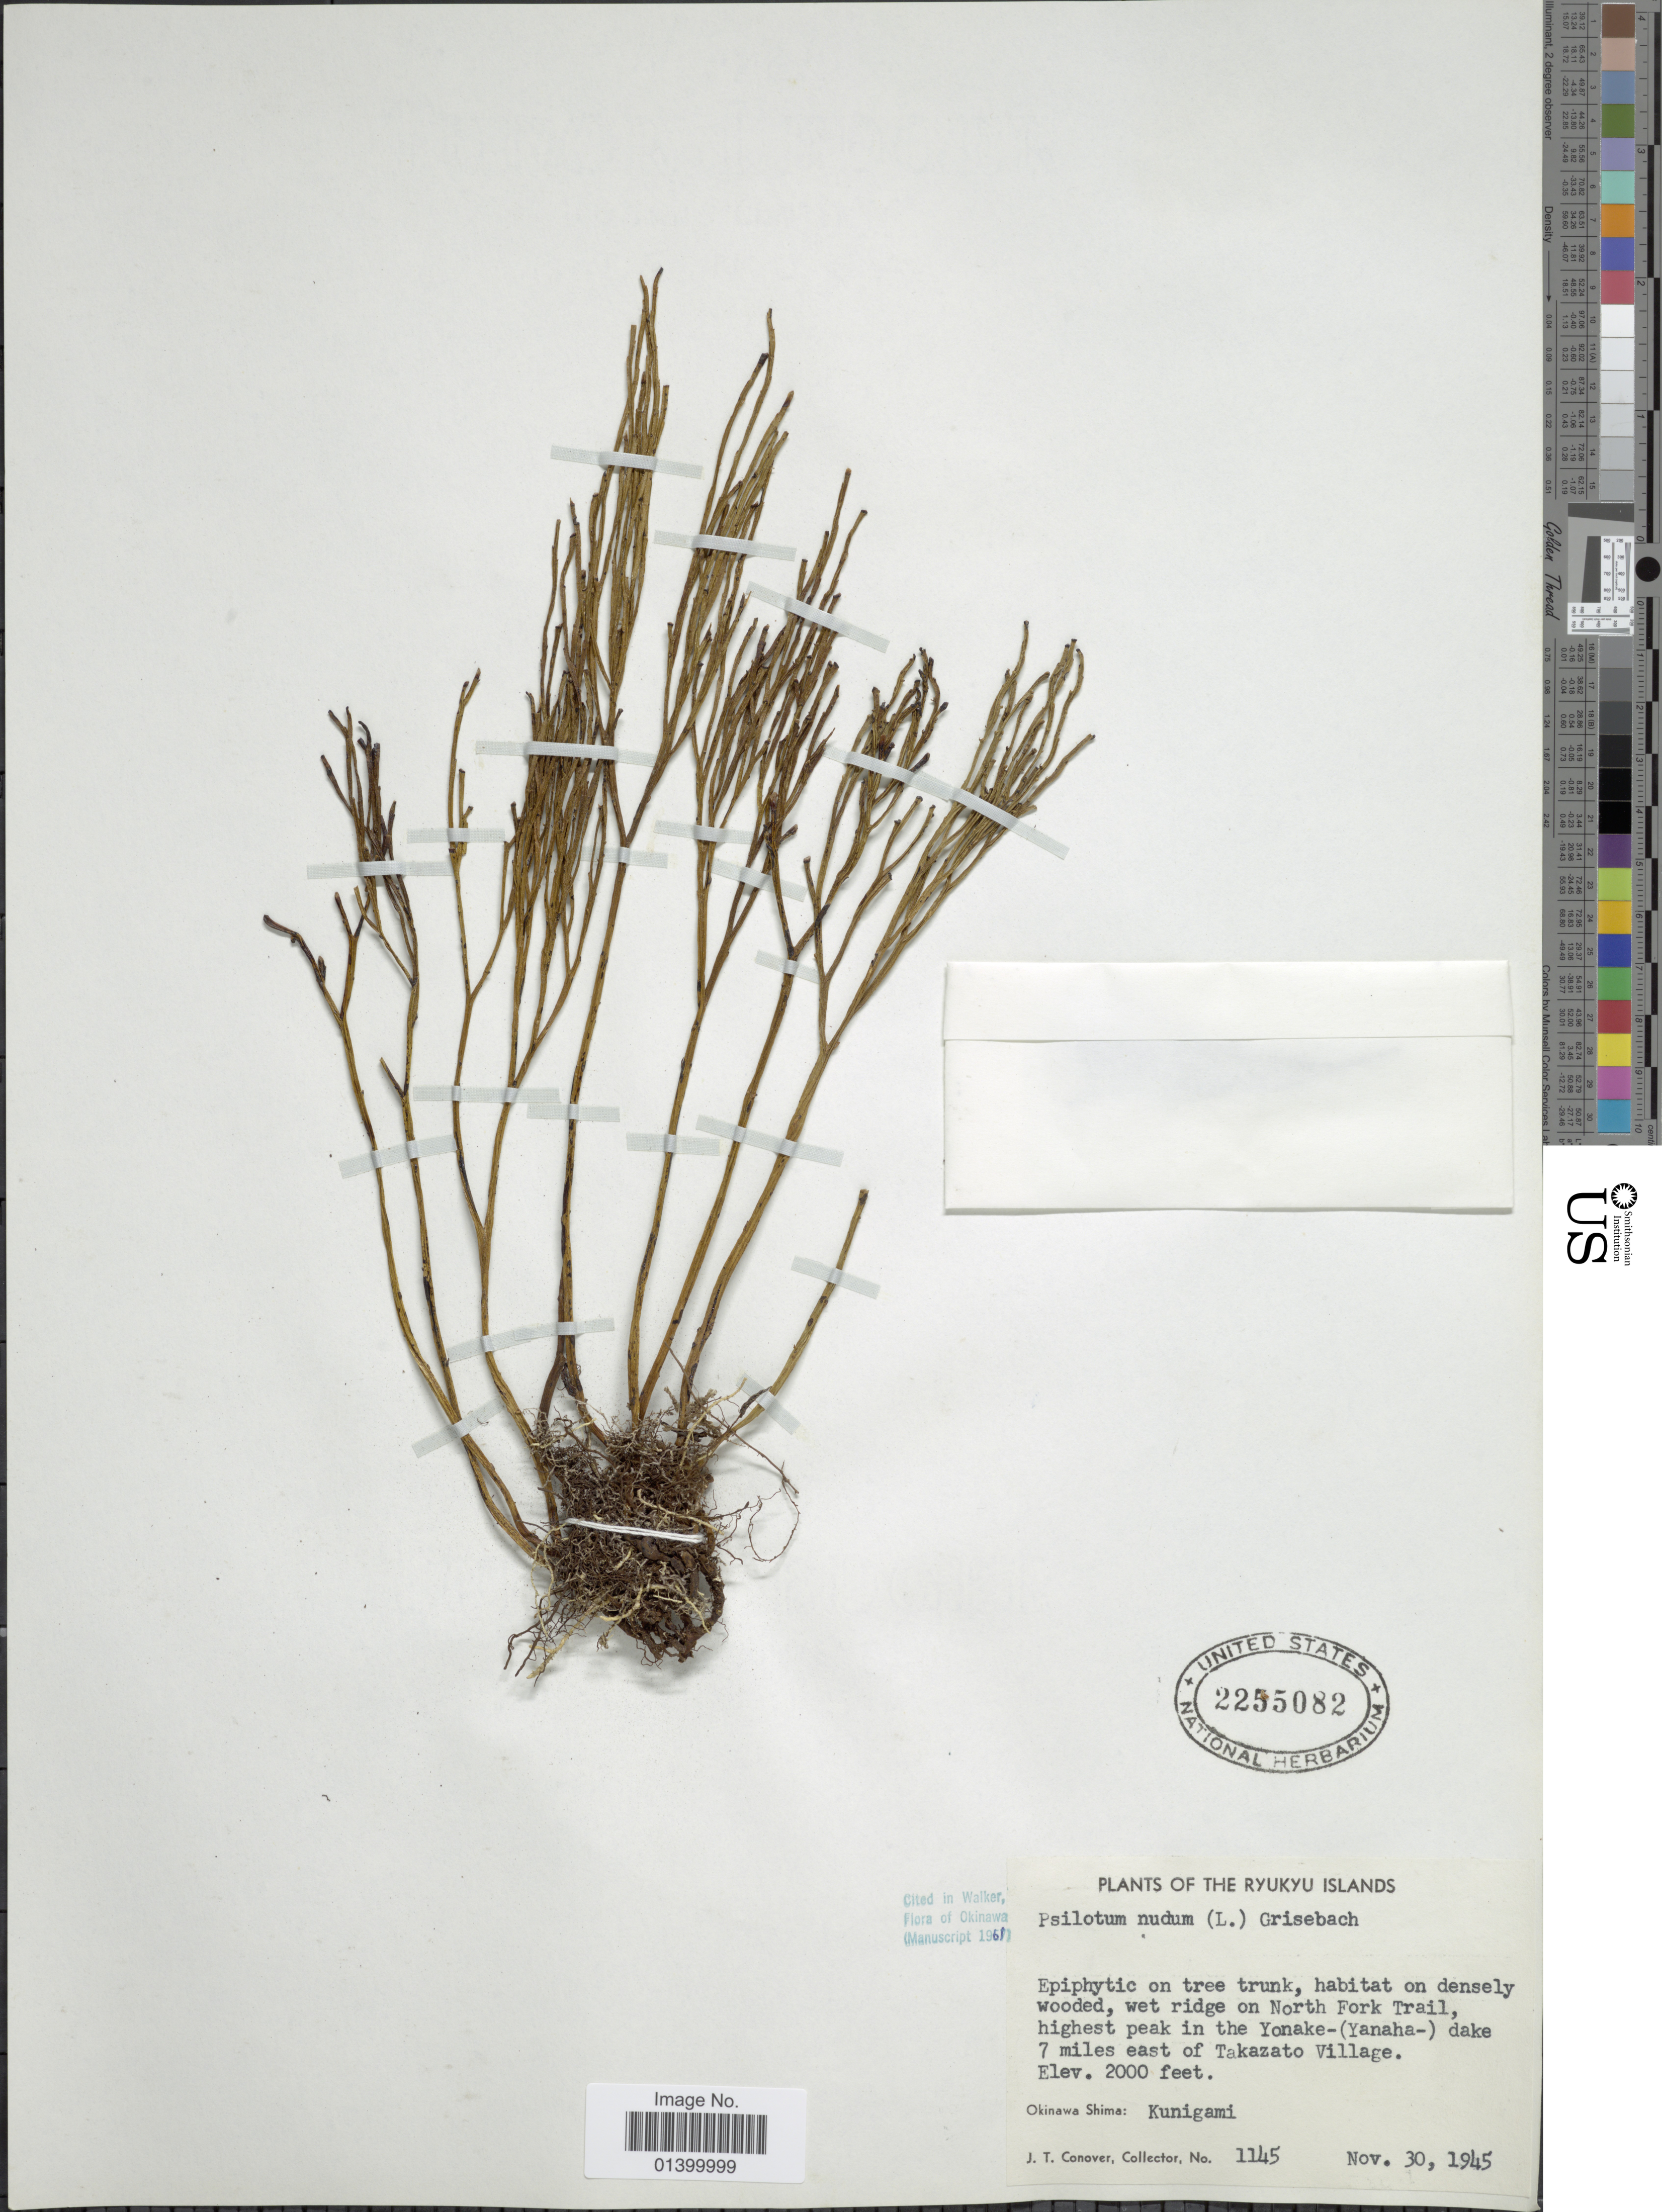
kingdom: Plantae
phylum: Tracheophyta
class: Polypodiopsida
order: Psilotales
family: Psilotaceae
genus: Psilotum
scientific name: Psilotum nudum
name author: (L.) P. Beauv.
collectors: J. T. Conover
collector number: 1145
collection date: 1945-11-30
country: Japan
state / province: Okinawa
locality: Ryukyu Islands. Wet ridge on North Fork Trail, highest peak in the Yonake- (Yanaha-) dake 7 miles east of Takazato Village. Okinawa Shima: Kunigami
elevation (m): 610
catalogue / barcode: US 2255082